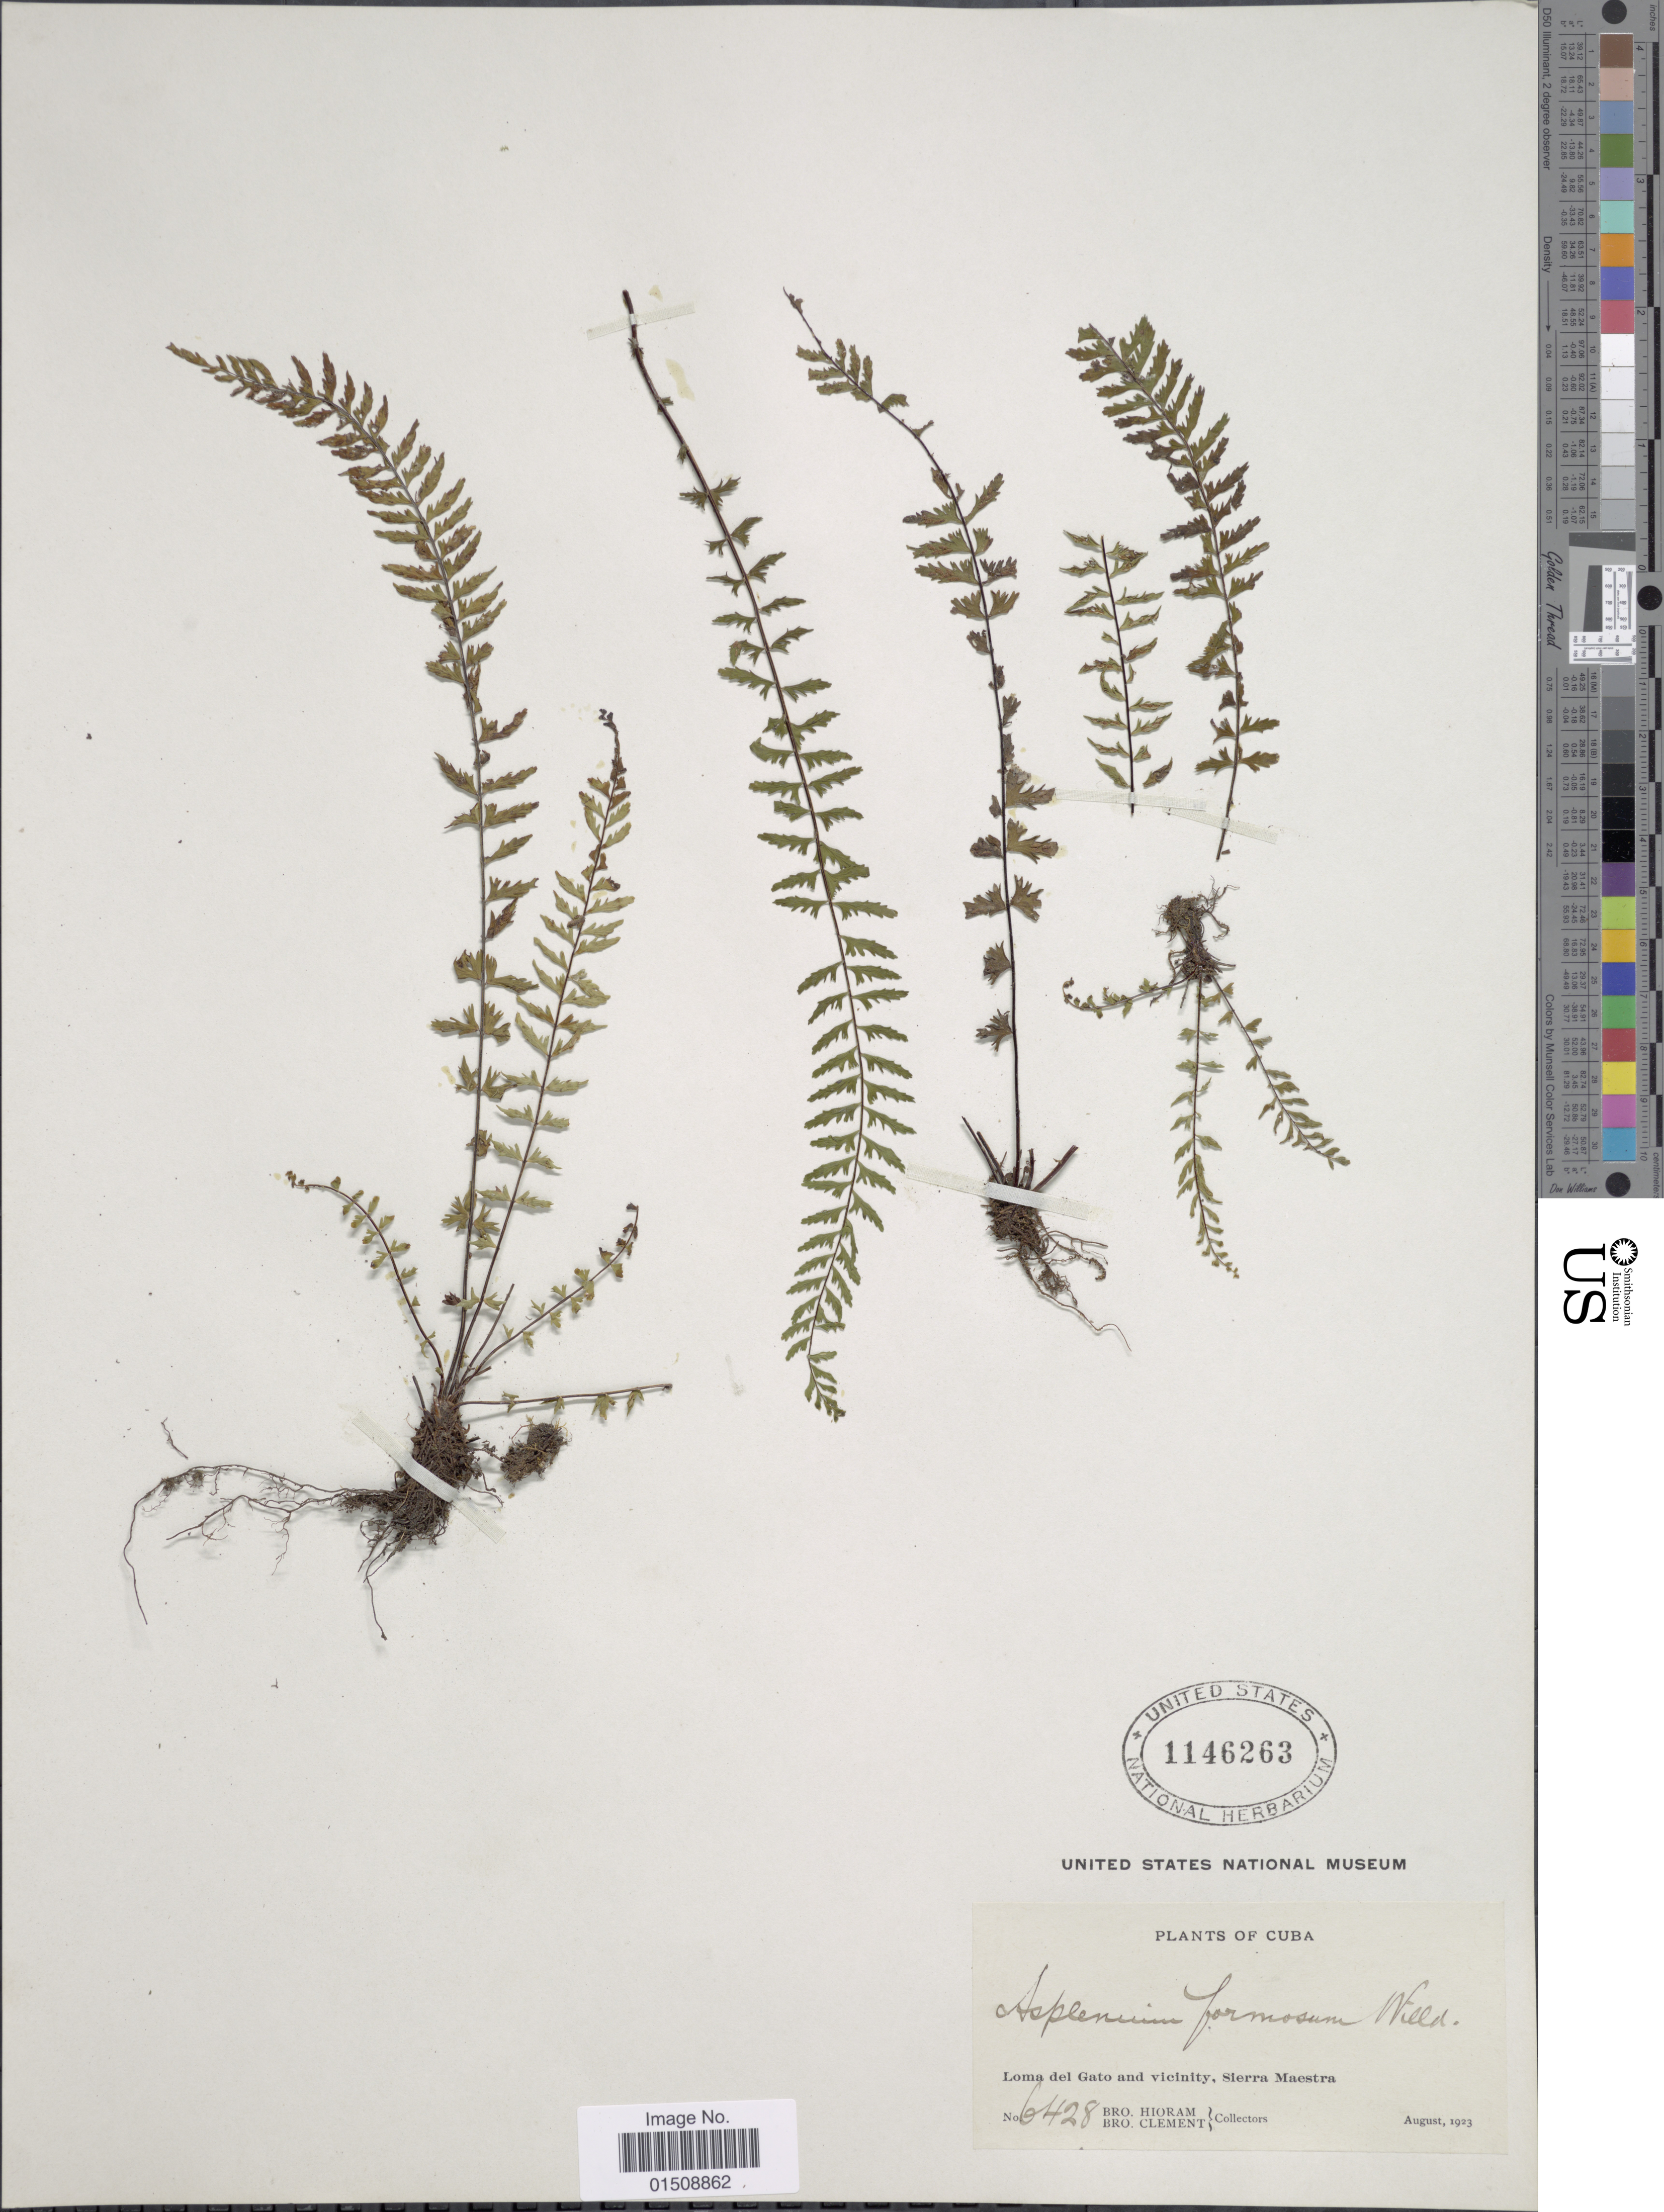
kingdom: Plantae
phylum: Tracheophyta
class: Polypodiopsida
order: Polypodiales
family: Aspleniaceae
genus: Asplenium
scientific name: Asplenium formosum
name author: Willd.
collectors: Bro. Hioram & B. Clement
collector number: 6428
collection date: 1923-08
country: Cuba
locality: Loma del Gato and vicinity, Sierra Maestra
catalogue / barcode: US 1146263